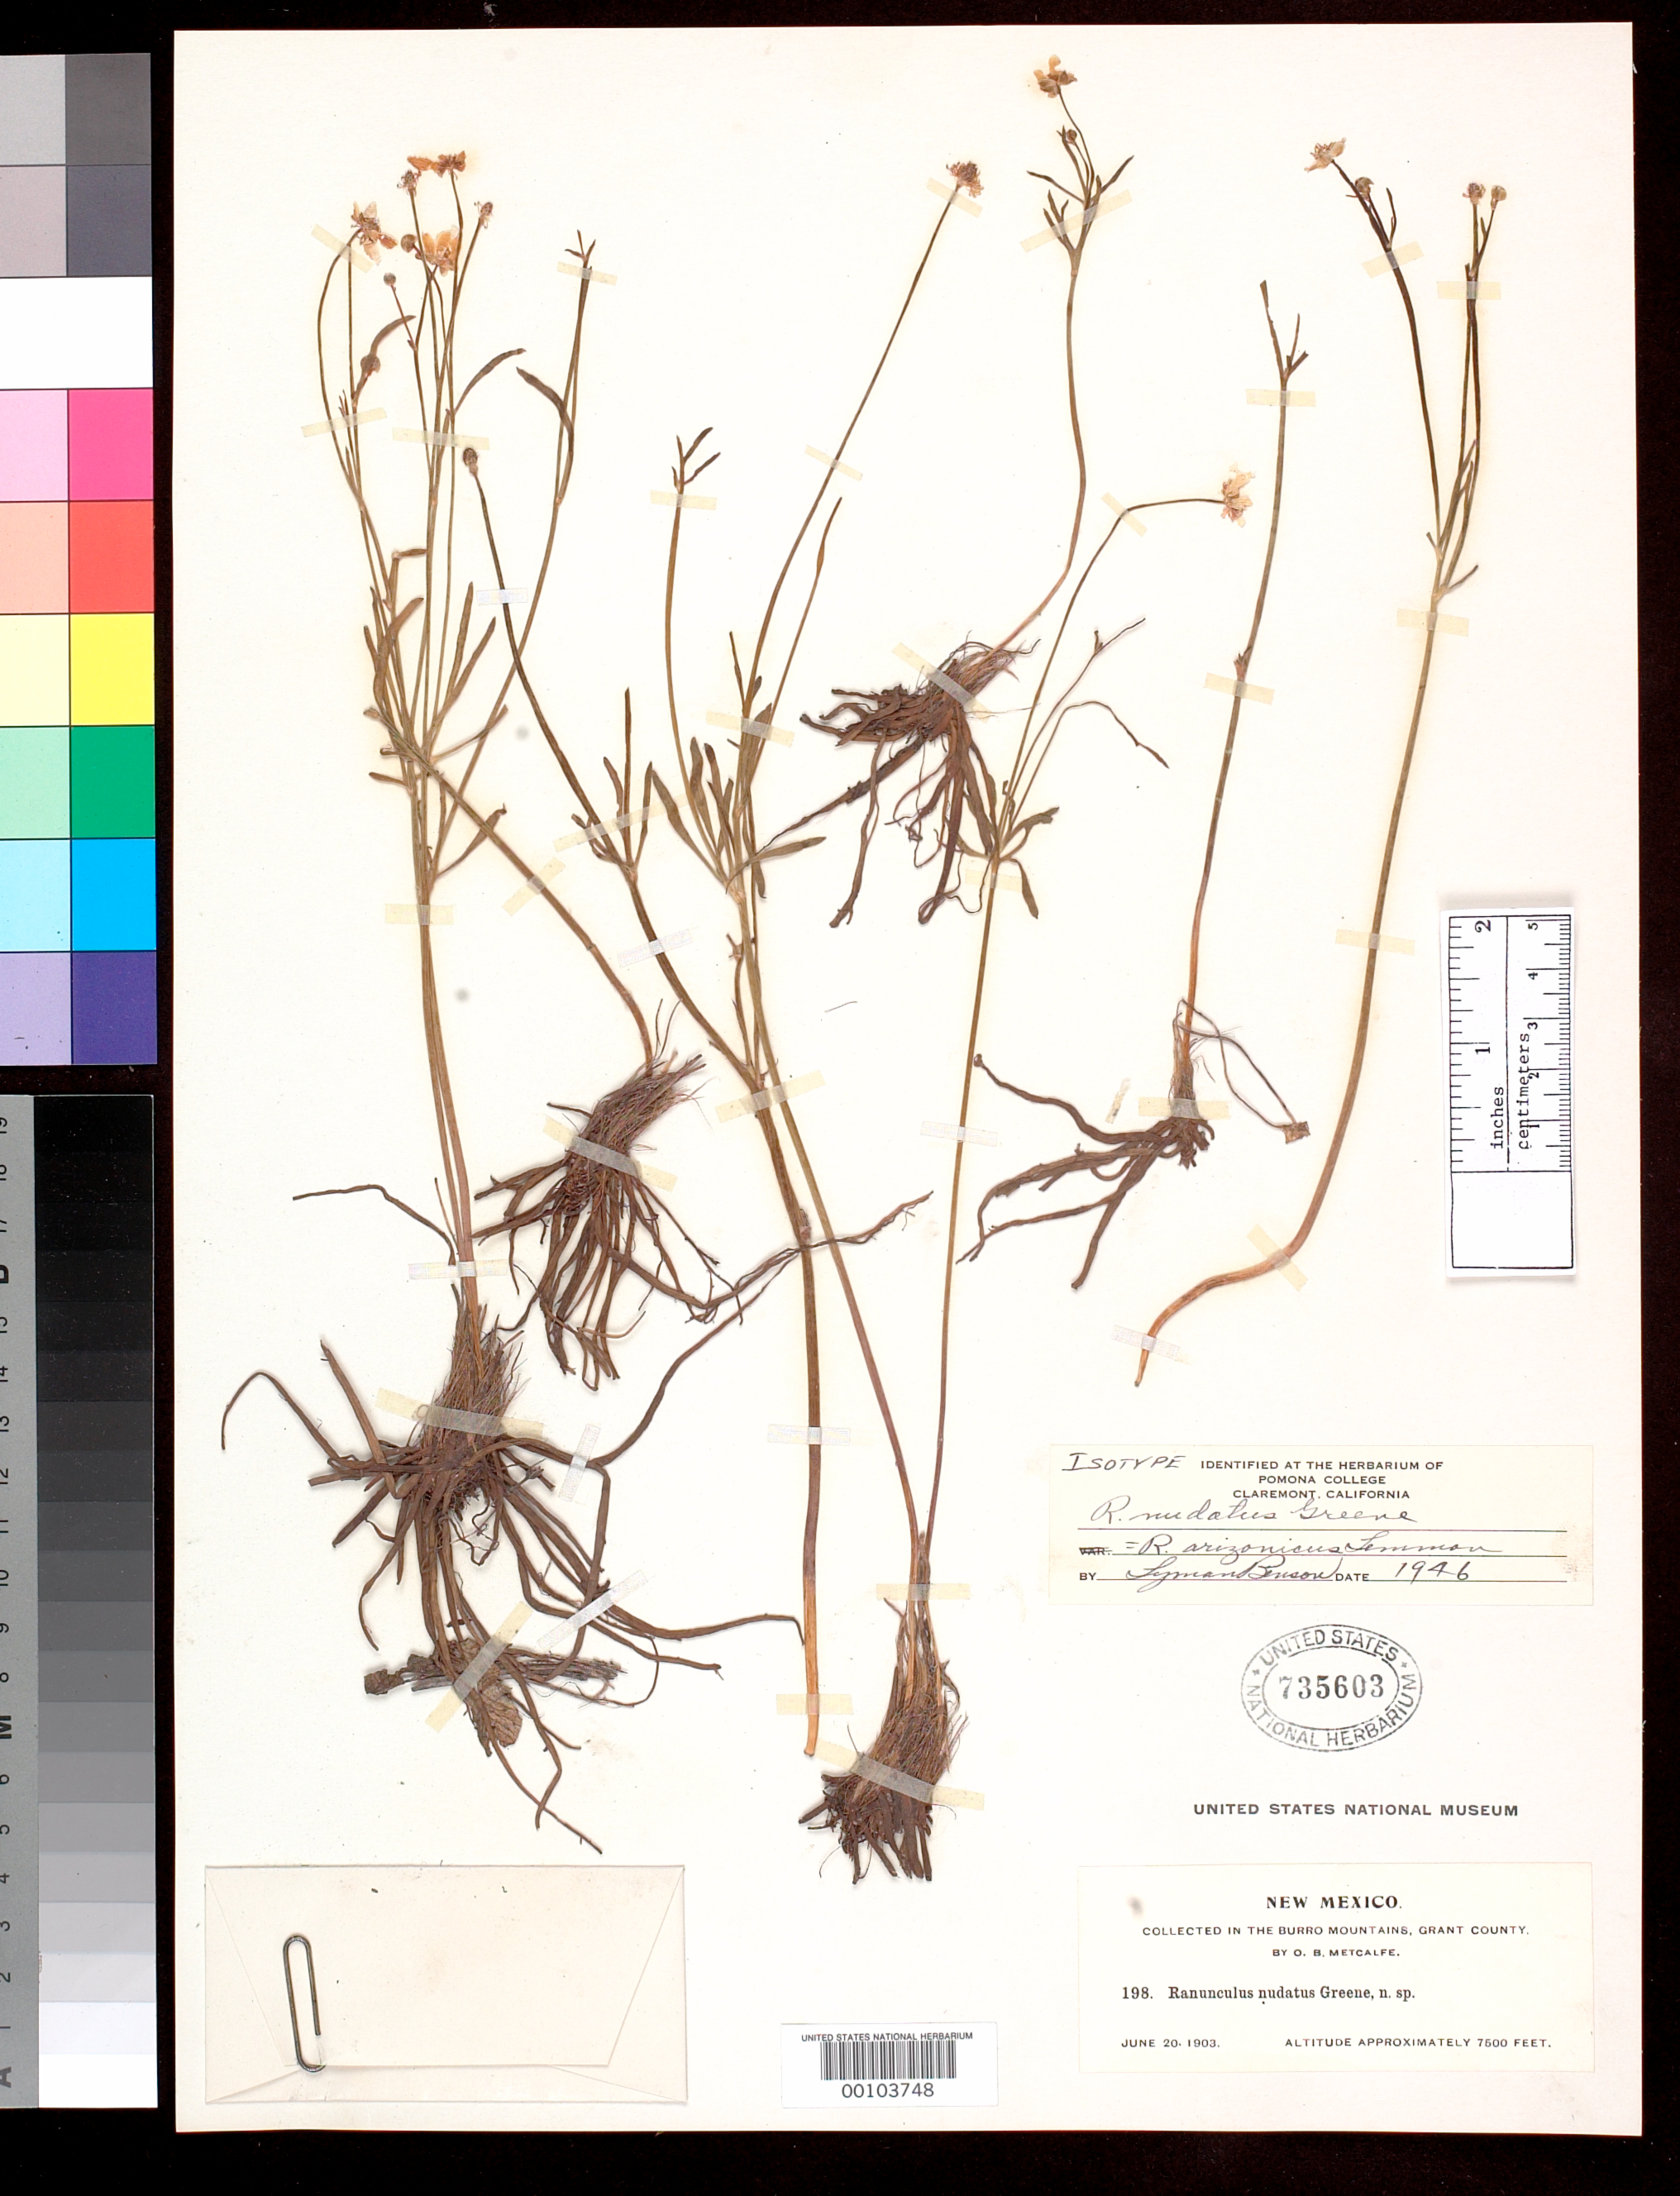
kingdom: Plantae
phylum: Tracheophyta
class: Magnoliopsida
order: Ranunculales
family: Ranunculaceae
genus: Ranunculus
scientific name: Ranunculus nudatus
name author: Greene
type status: Isotype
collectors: O. B. Metcalfe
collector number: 198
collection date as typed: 20 Jun 1903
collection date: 1903-06-20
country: United States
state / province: New Mexico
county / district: Grant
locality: Burro Mountains.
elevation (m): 2286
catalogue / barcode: US 735603